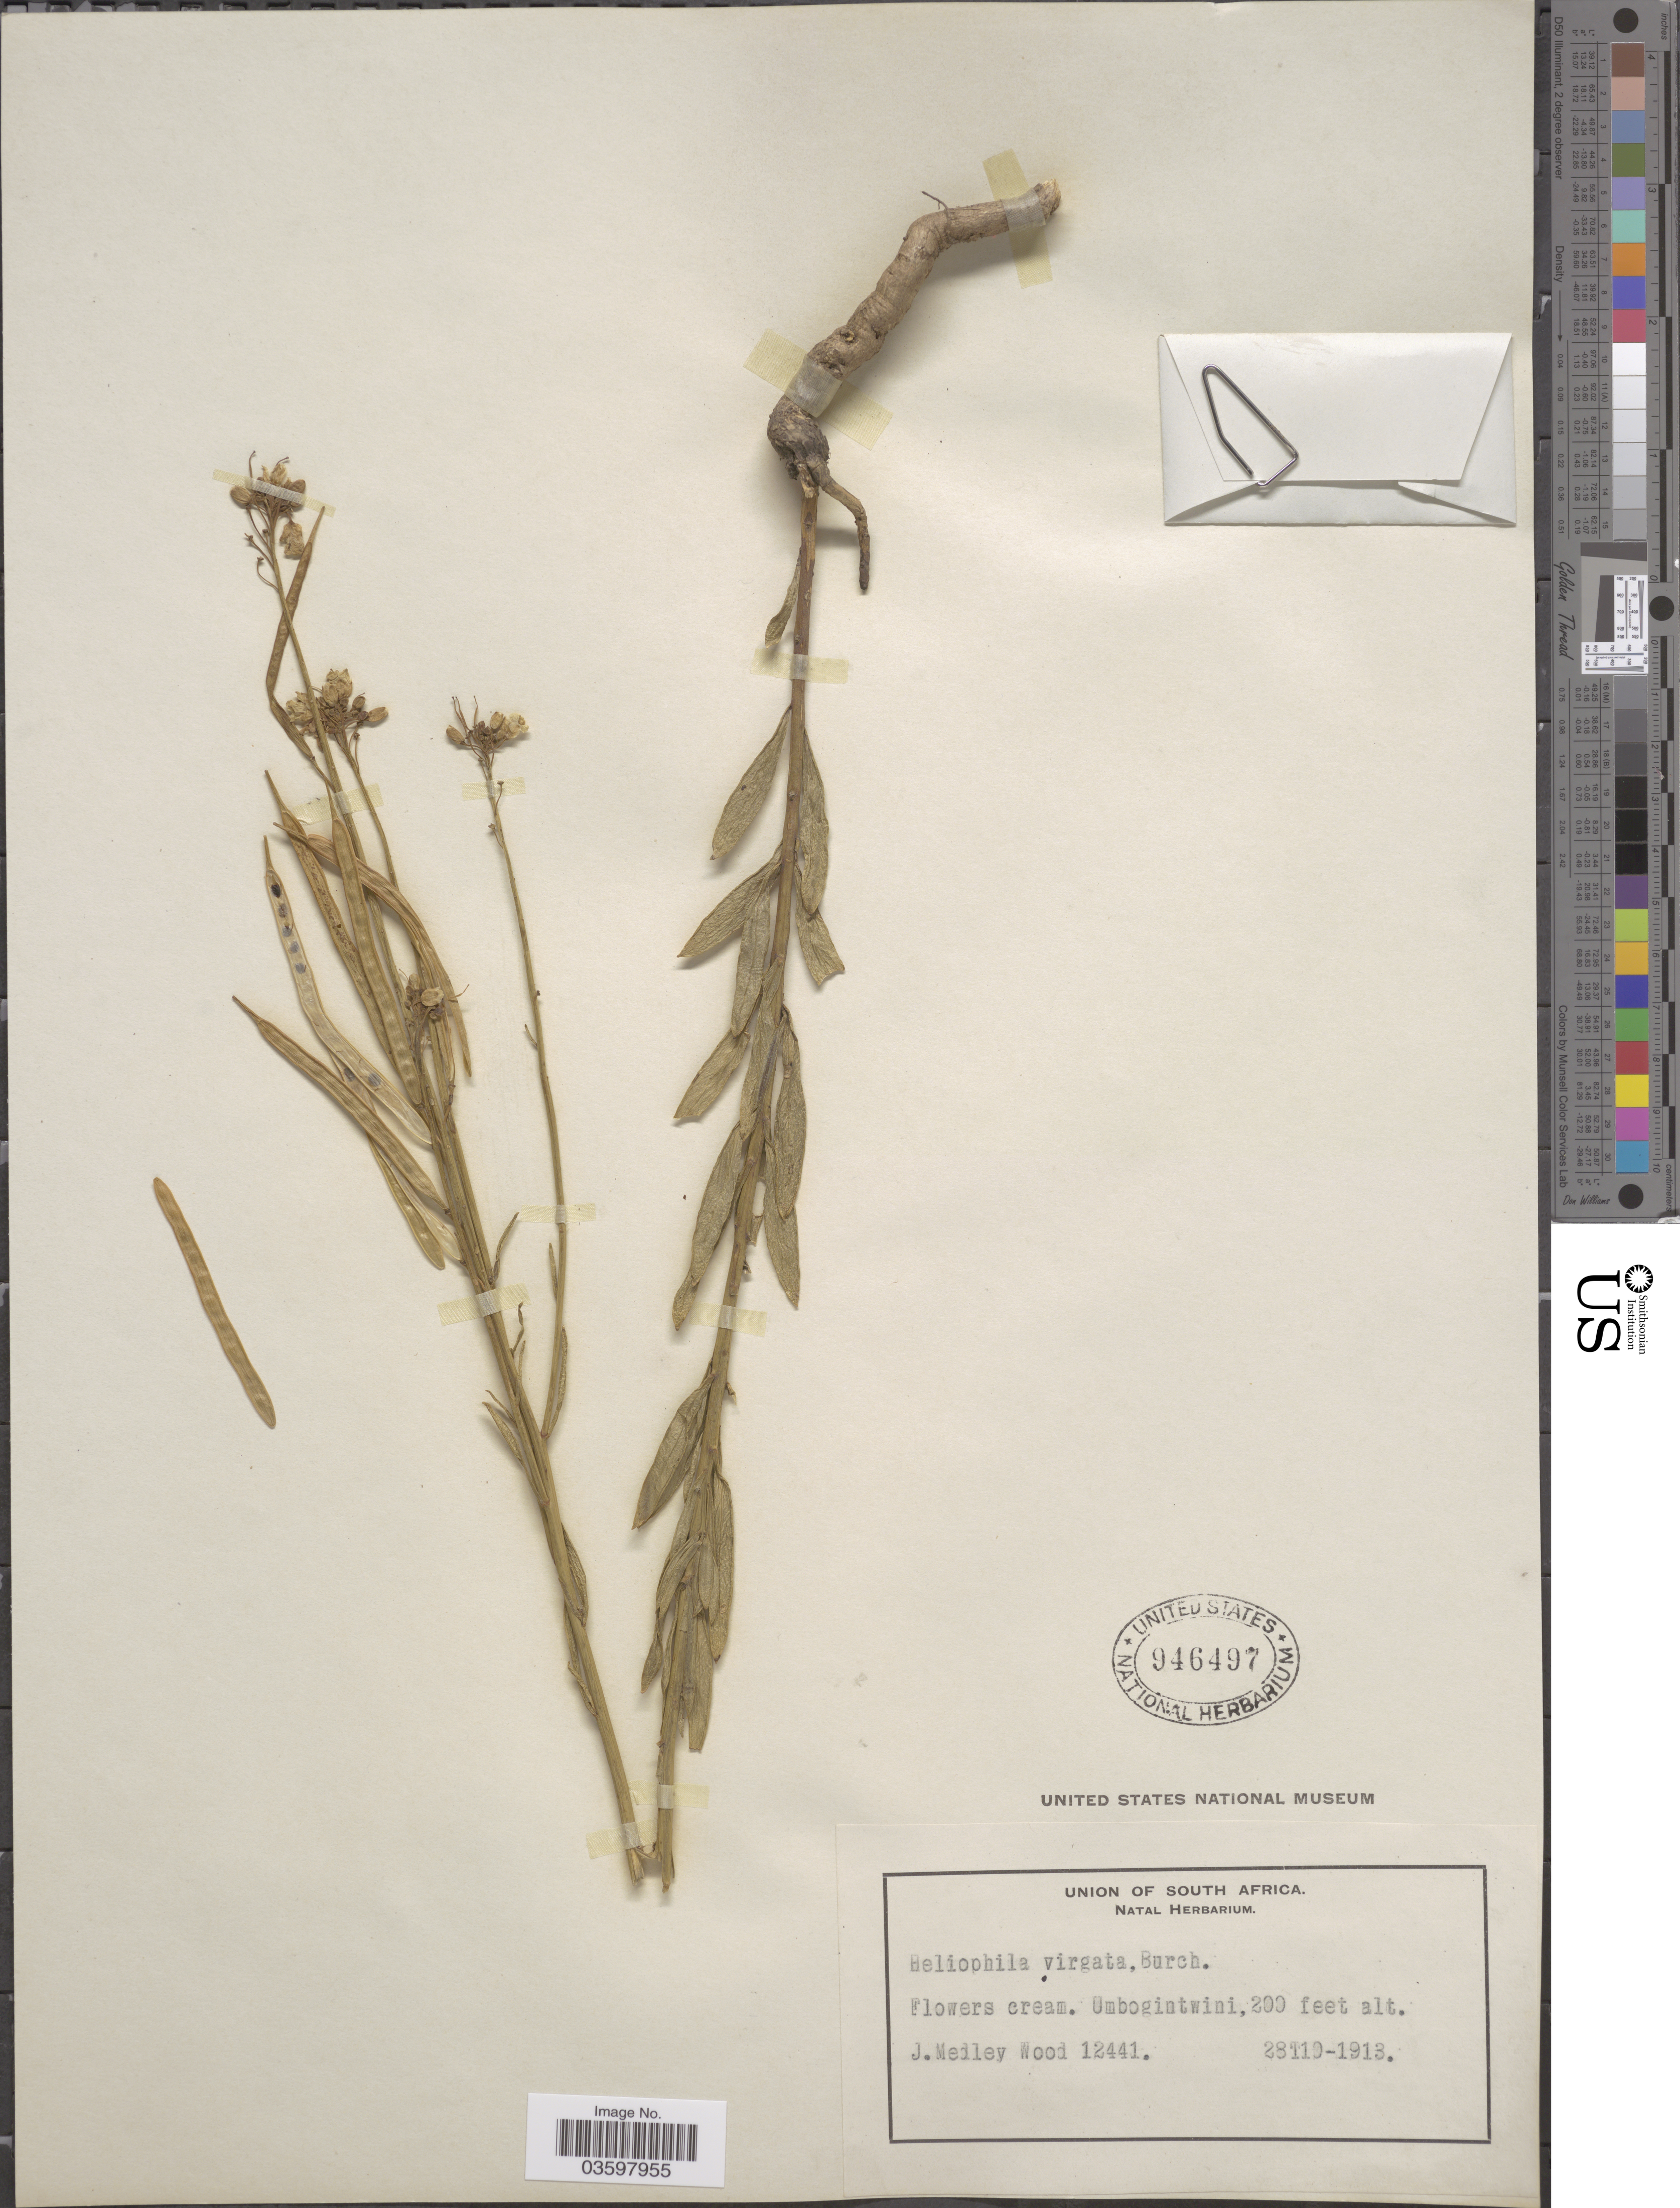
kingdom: Plantae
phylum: Tracheophyta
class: Magnoliopsida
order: Brassicales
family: Brassicaceae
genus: Heliophila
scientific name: Heliophila virgata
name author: Burch. ex DC.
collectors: J. M. Wood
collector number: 12441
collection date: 1913-10-28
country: South Africa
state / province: KwaZulu-Natal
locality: Union of South Africa. Umbogintwini.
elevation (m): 61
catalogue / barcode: US 946497